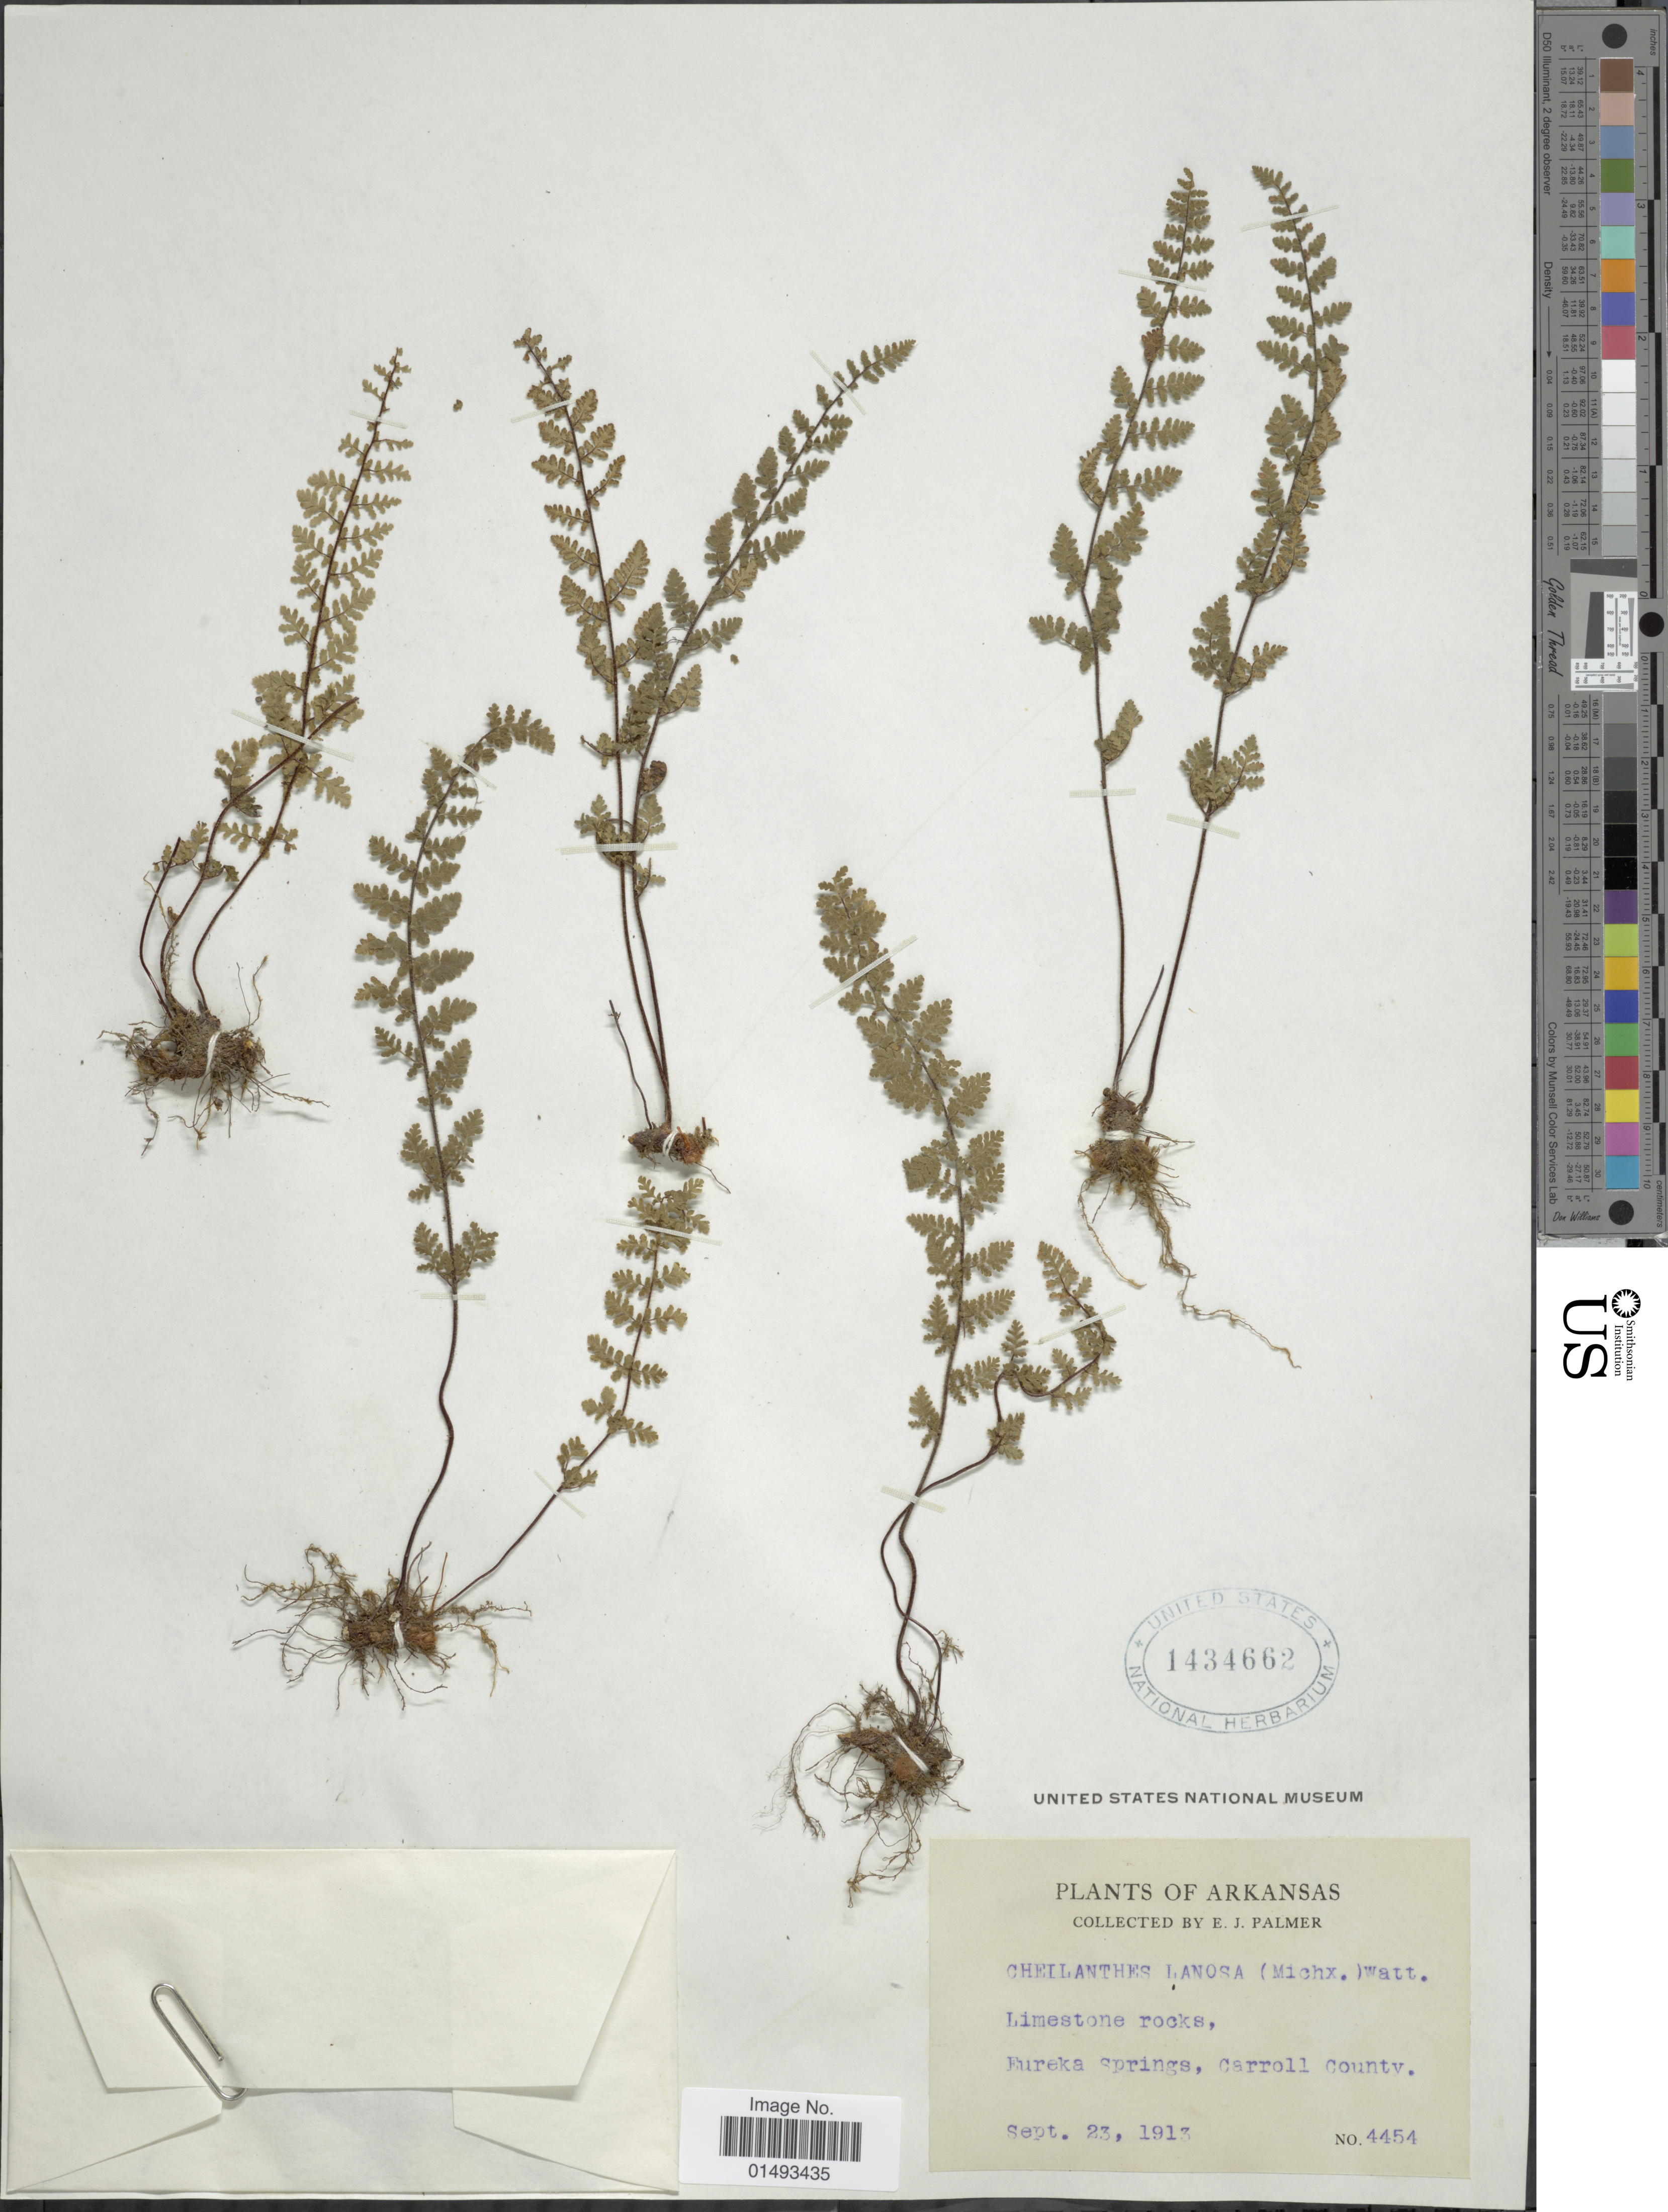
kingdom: Plantae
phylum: Tracheophyta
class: Polypodiopsida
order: Polypodiales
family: Pteridaceae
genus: Myriopteris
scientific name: Myriopteris lanosa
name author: (Michx.) Grusz & Windham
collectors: E. J. Palmer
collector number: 4454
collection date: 1913-09-23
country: United States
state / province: Arkansas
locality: Plants of Arkansas, Limestone rocks, Eureka Springs, Carroll County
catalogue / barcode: US 1434662